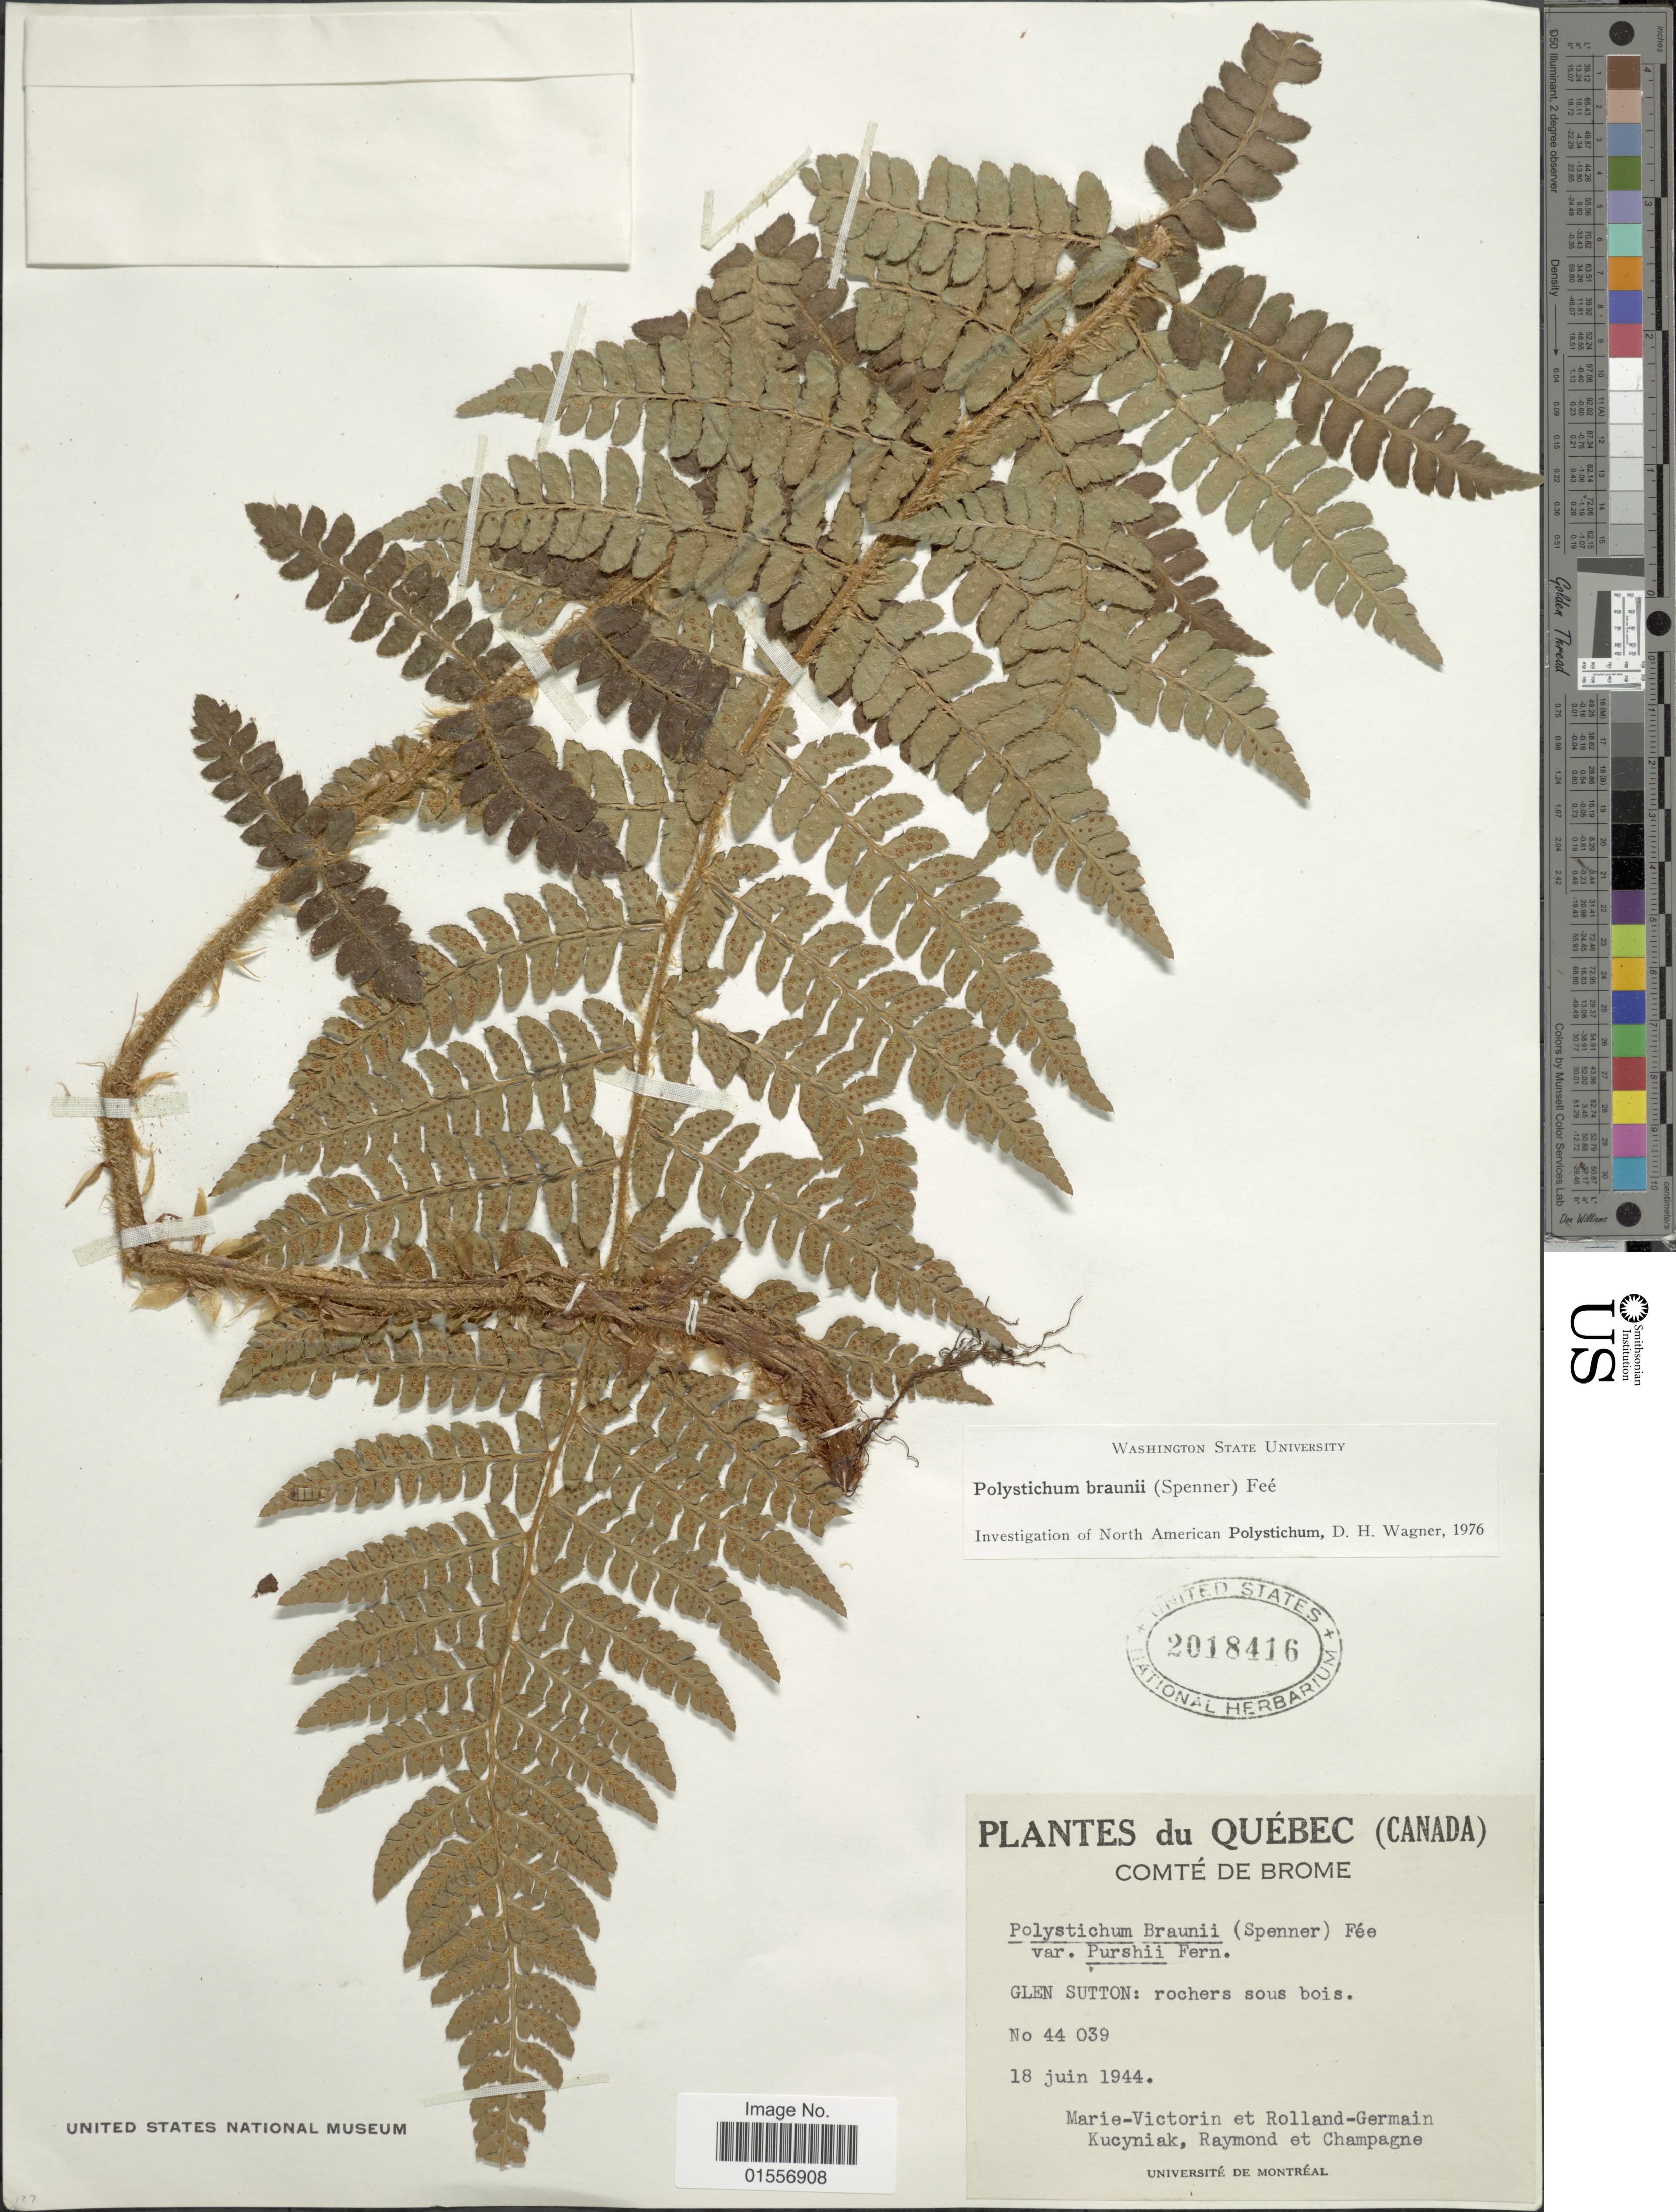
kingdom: Plantae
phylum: Tracheophyta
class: Polypodiopsida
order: Polypodiales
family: Dryopteridaceae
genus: Polystichum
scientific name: Polystichum braunii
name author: (Spenn.) Fée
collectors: -. Marie-Victorin, Rolland-Germain, Kucyniak, -. Raymond & Champagne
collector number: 44039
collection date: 1944-06-18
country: Canada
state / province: Quebec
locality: Comte de Brome, Glen Sutton: rochers sous bois.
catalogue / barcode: US 2018416